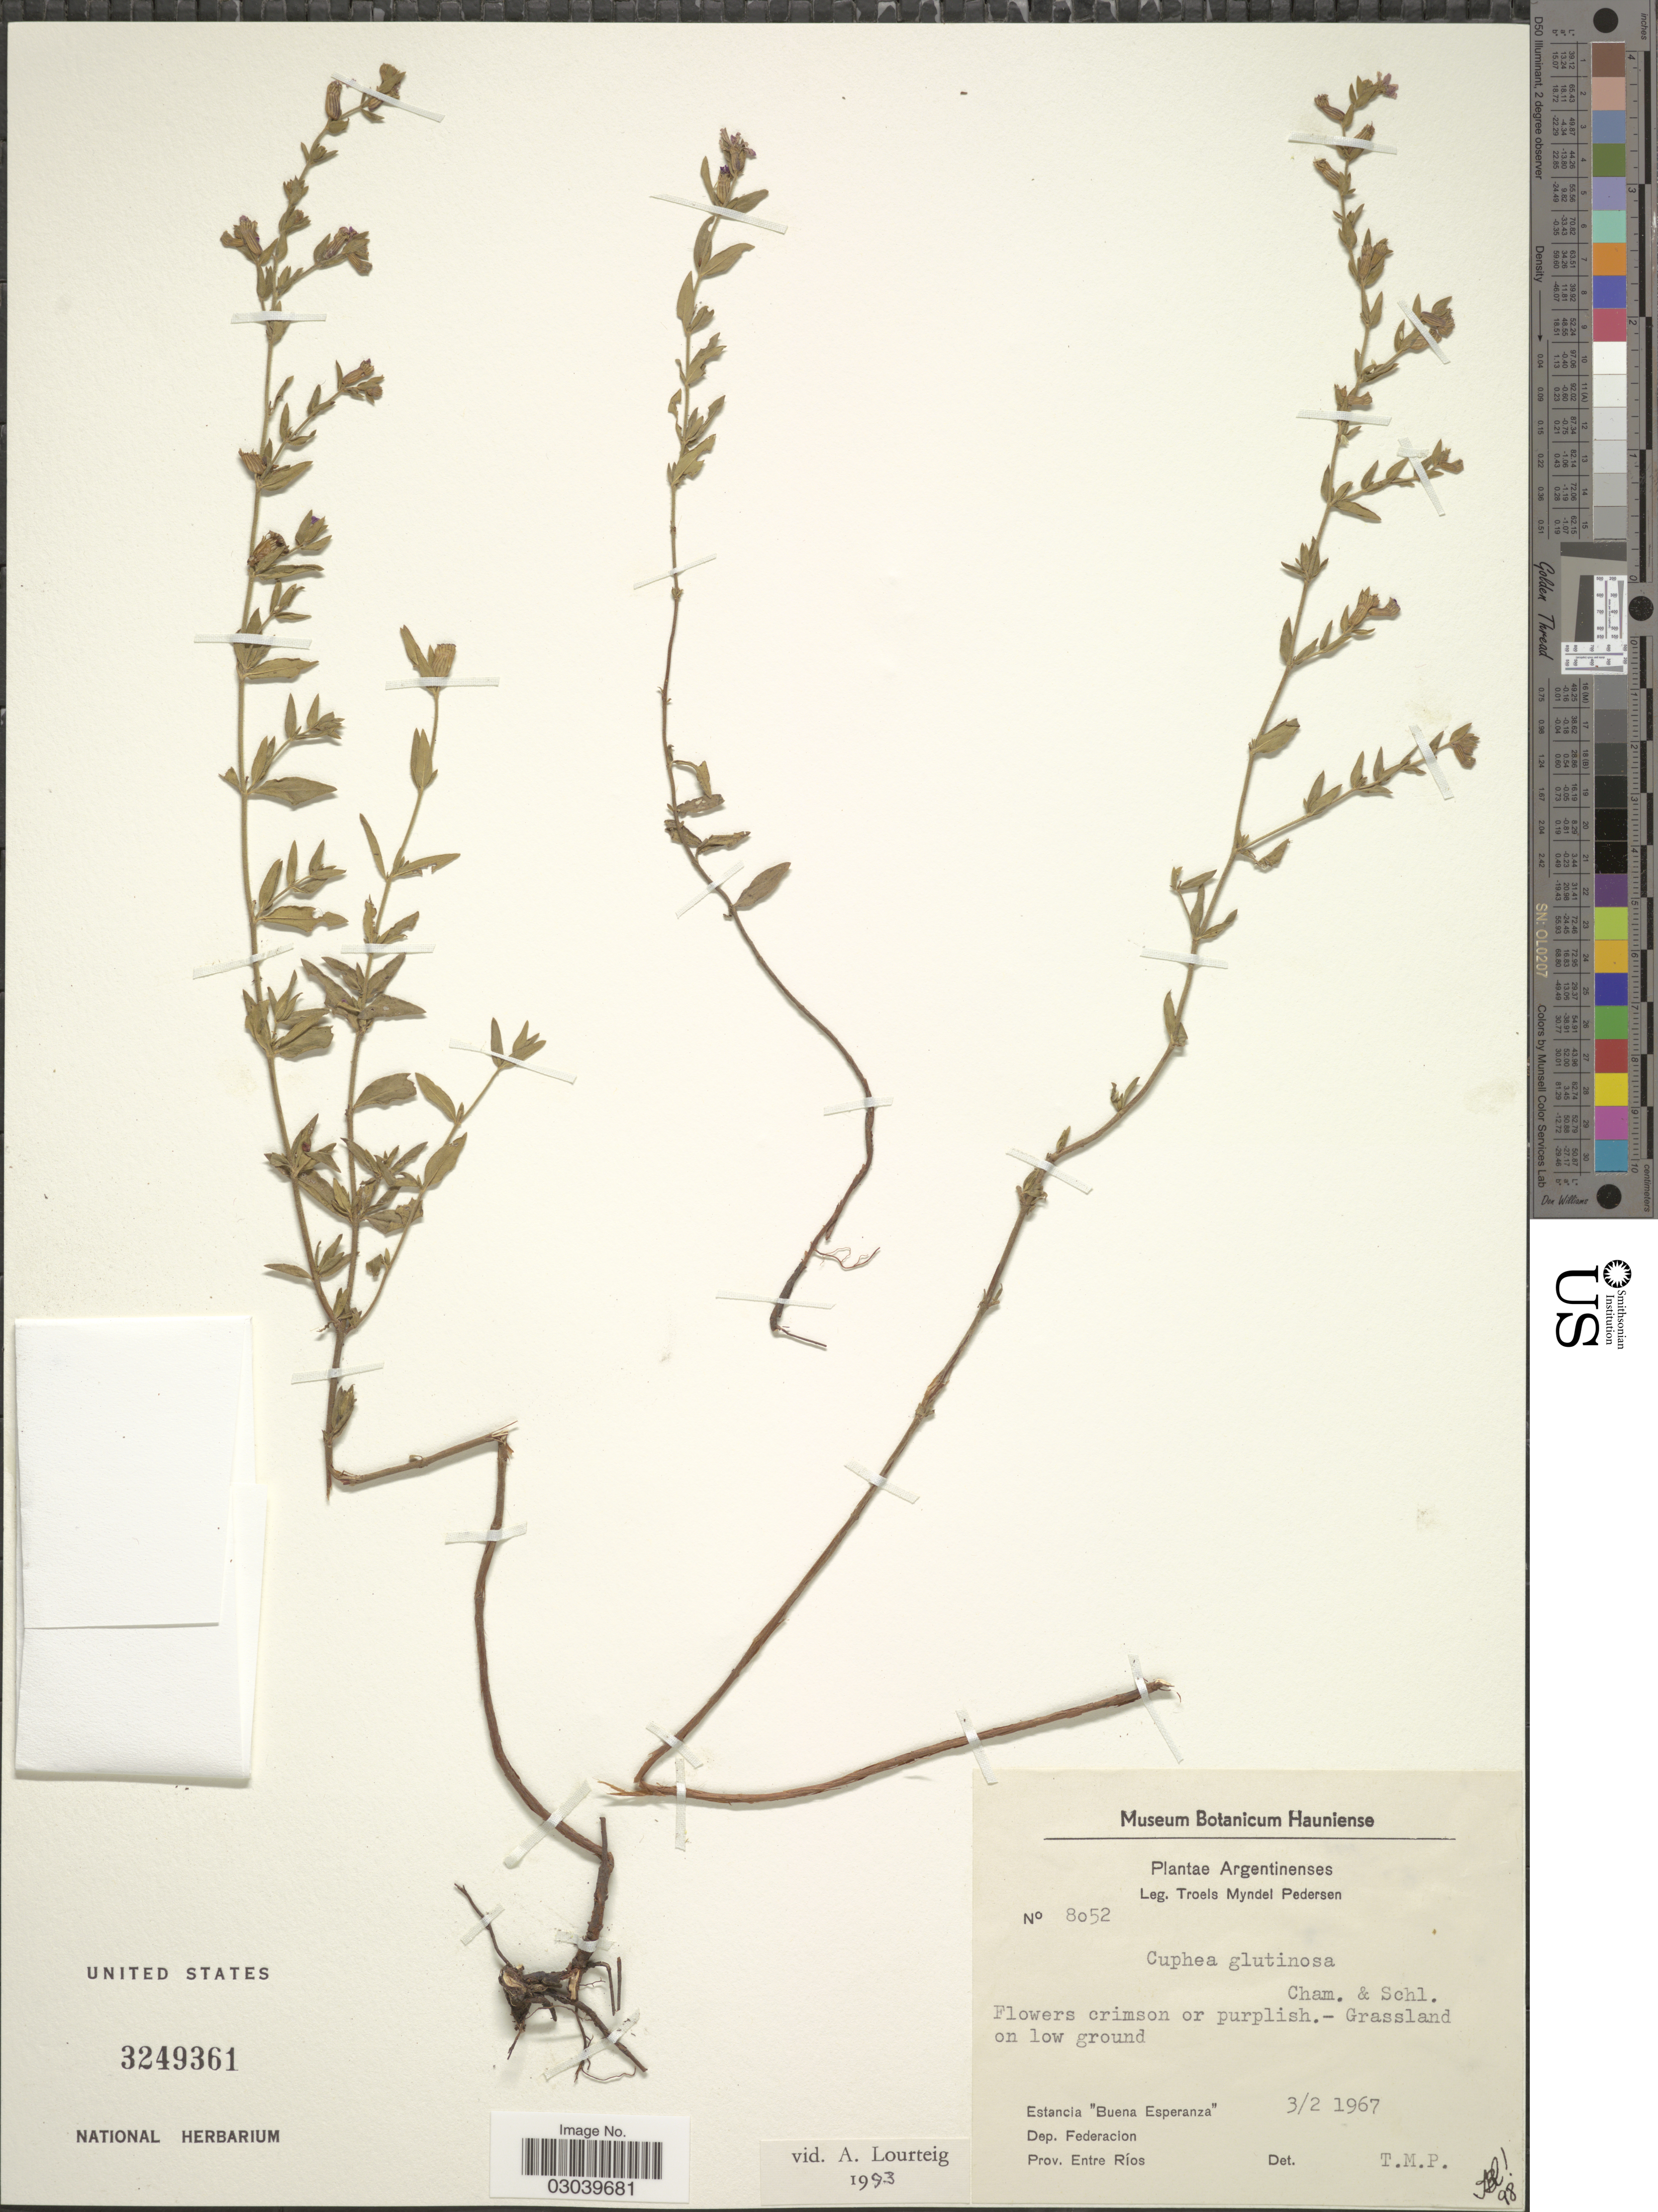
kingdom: Plantae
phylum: Tracheophyta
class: Magnoliopsida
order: Myrtales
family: Lythraceae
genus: Cuphea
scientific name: Cuphea glutinosa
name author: Cham. & Schltdl.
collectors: T. Pederson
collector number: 8052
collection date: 1967-02-03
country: Argentina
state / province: Entre Rios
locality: Estancia "Buena Esperanza". Dep. Federacion.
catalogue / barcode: US 3249361